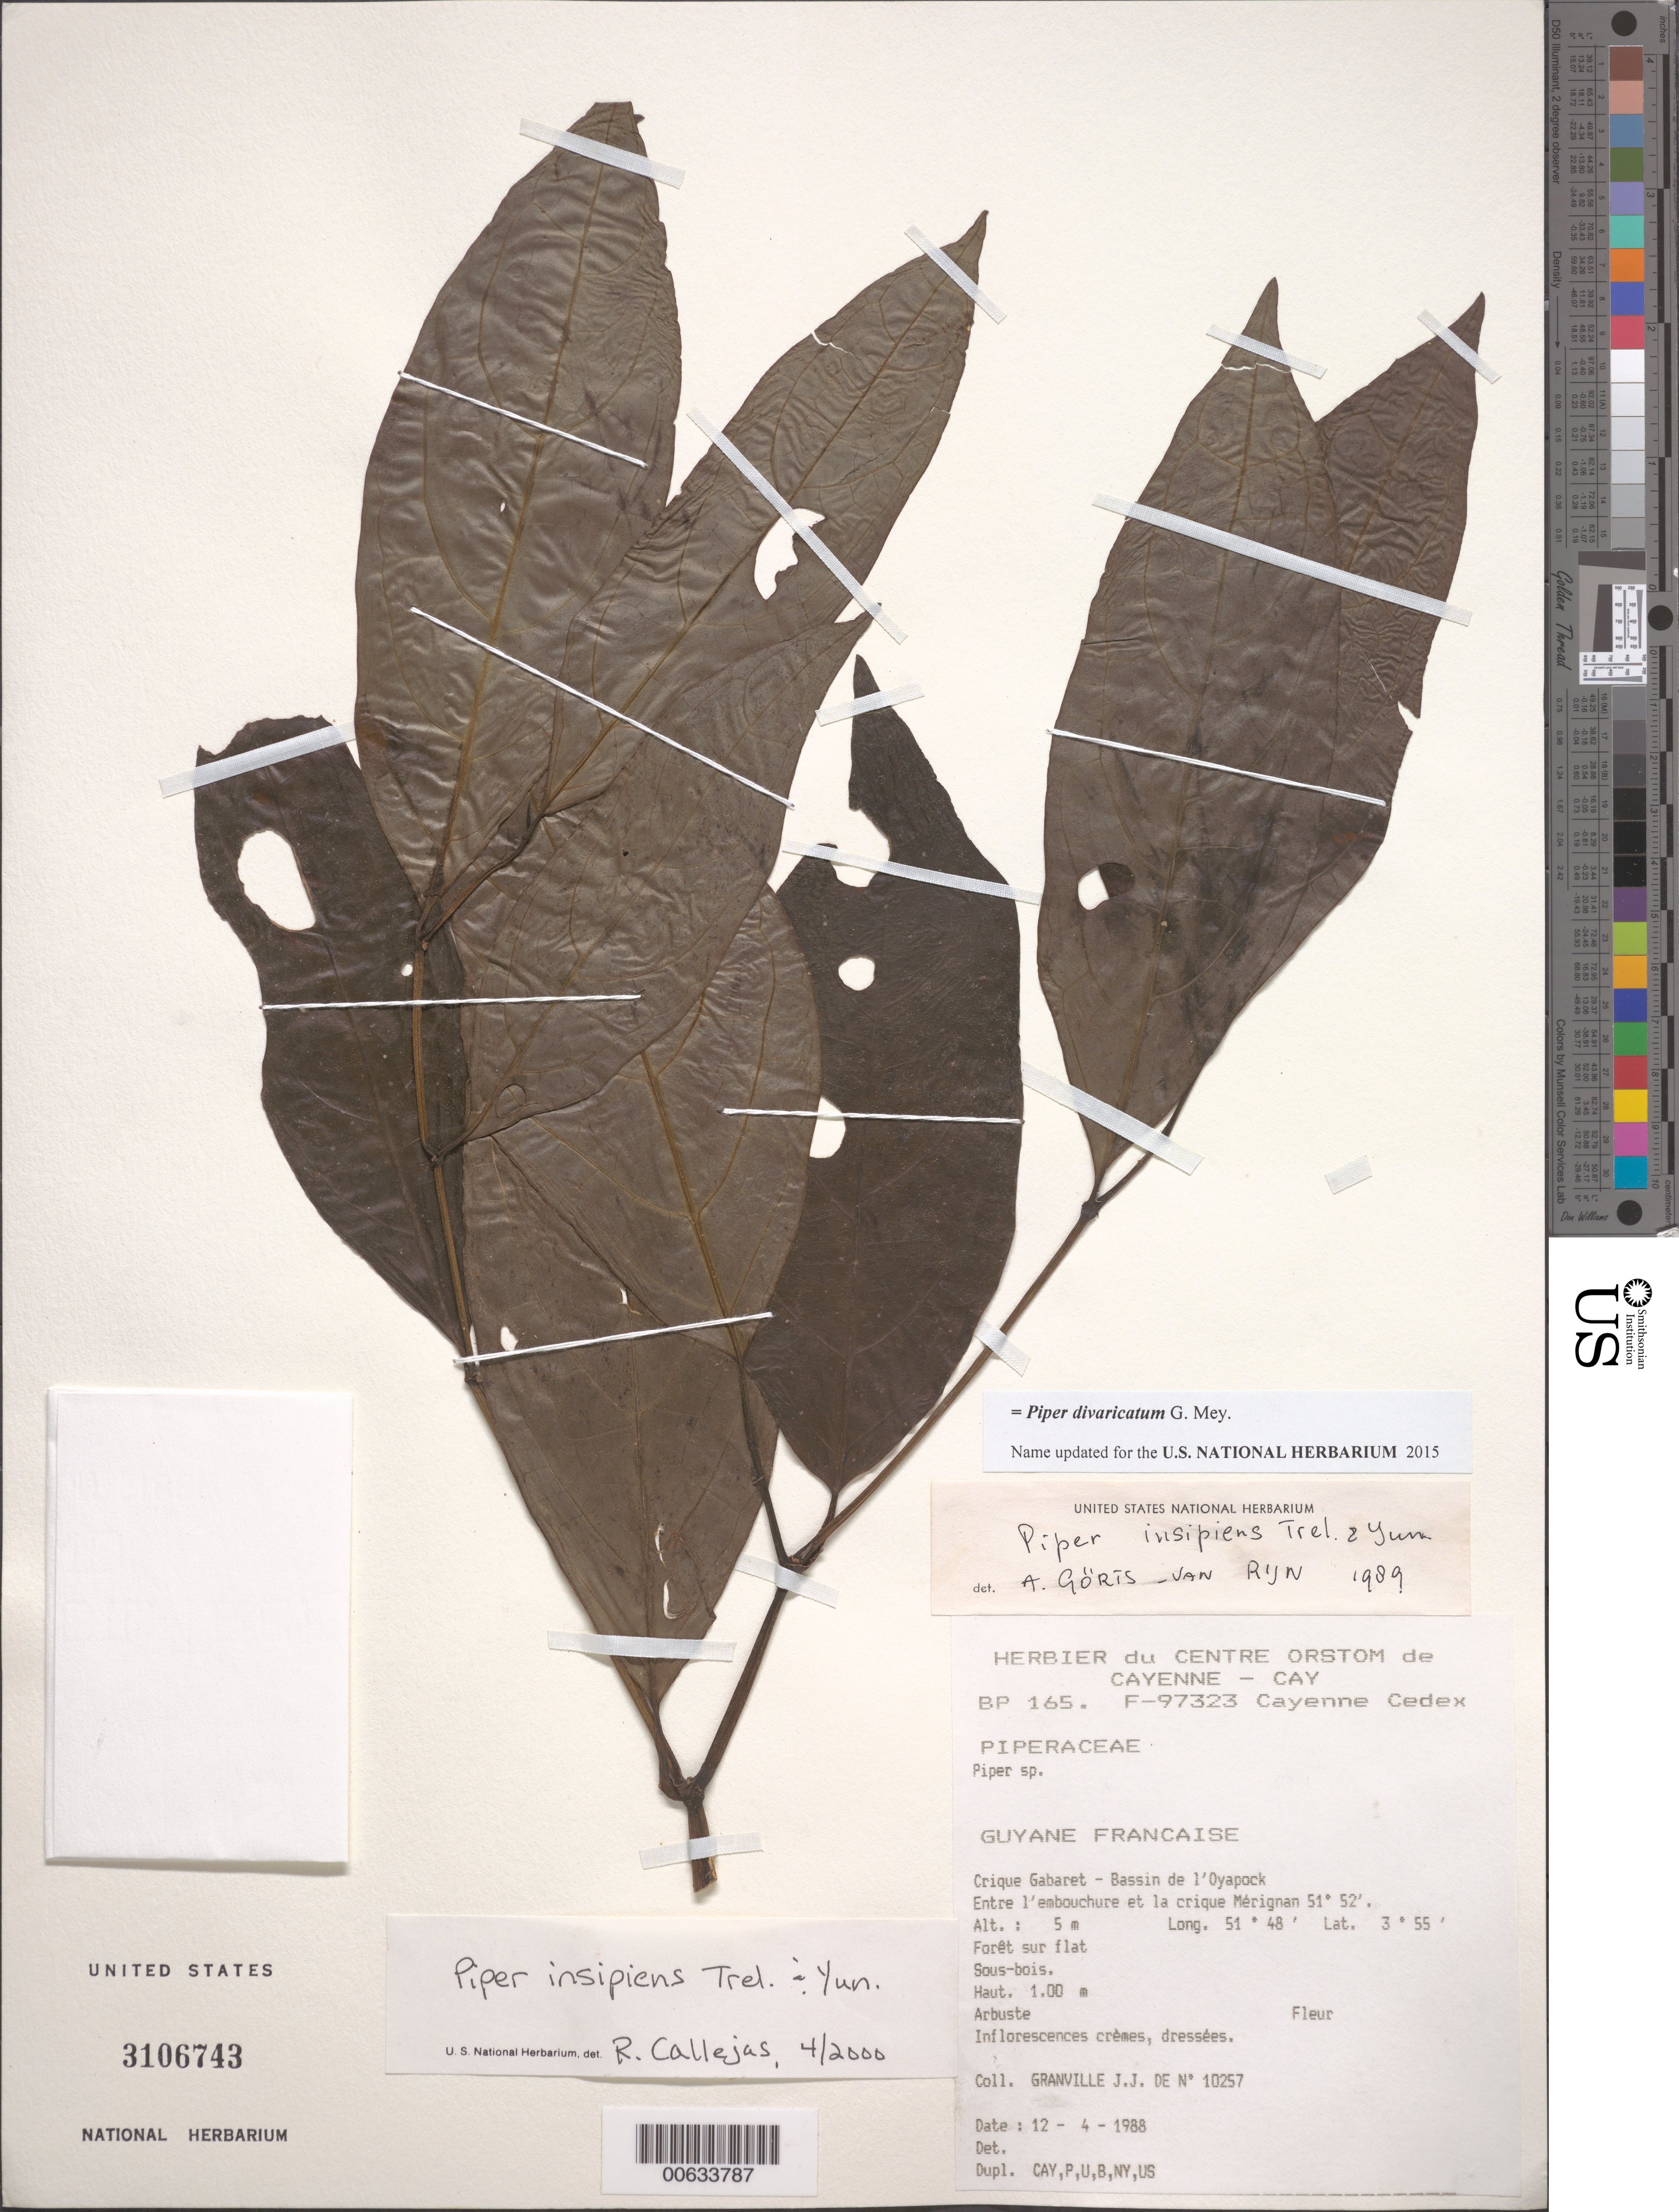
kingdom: Plantae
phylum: Tracheophyta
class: Magnoliopsida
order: Piperales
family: Piperaceae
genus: Piper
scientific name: Piper insipiens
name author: Trel. & Yunck.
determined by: Callejas, Ricardo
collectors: J.-J. de Granville et al.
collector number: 10257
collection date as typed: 12-Apr-88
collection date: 1988-04-12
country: French Guiana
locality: Crique Gabaret, Bassin de l'Oyapock, entre l'embouchure et la crique Mérignan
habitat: Forêt sur flat, sous-bois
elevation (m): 5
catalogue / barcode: US 3106743